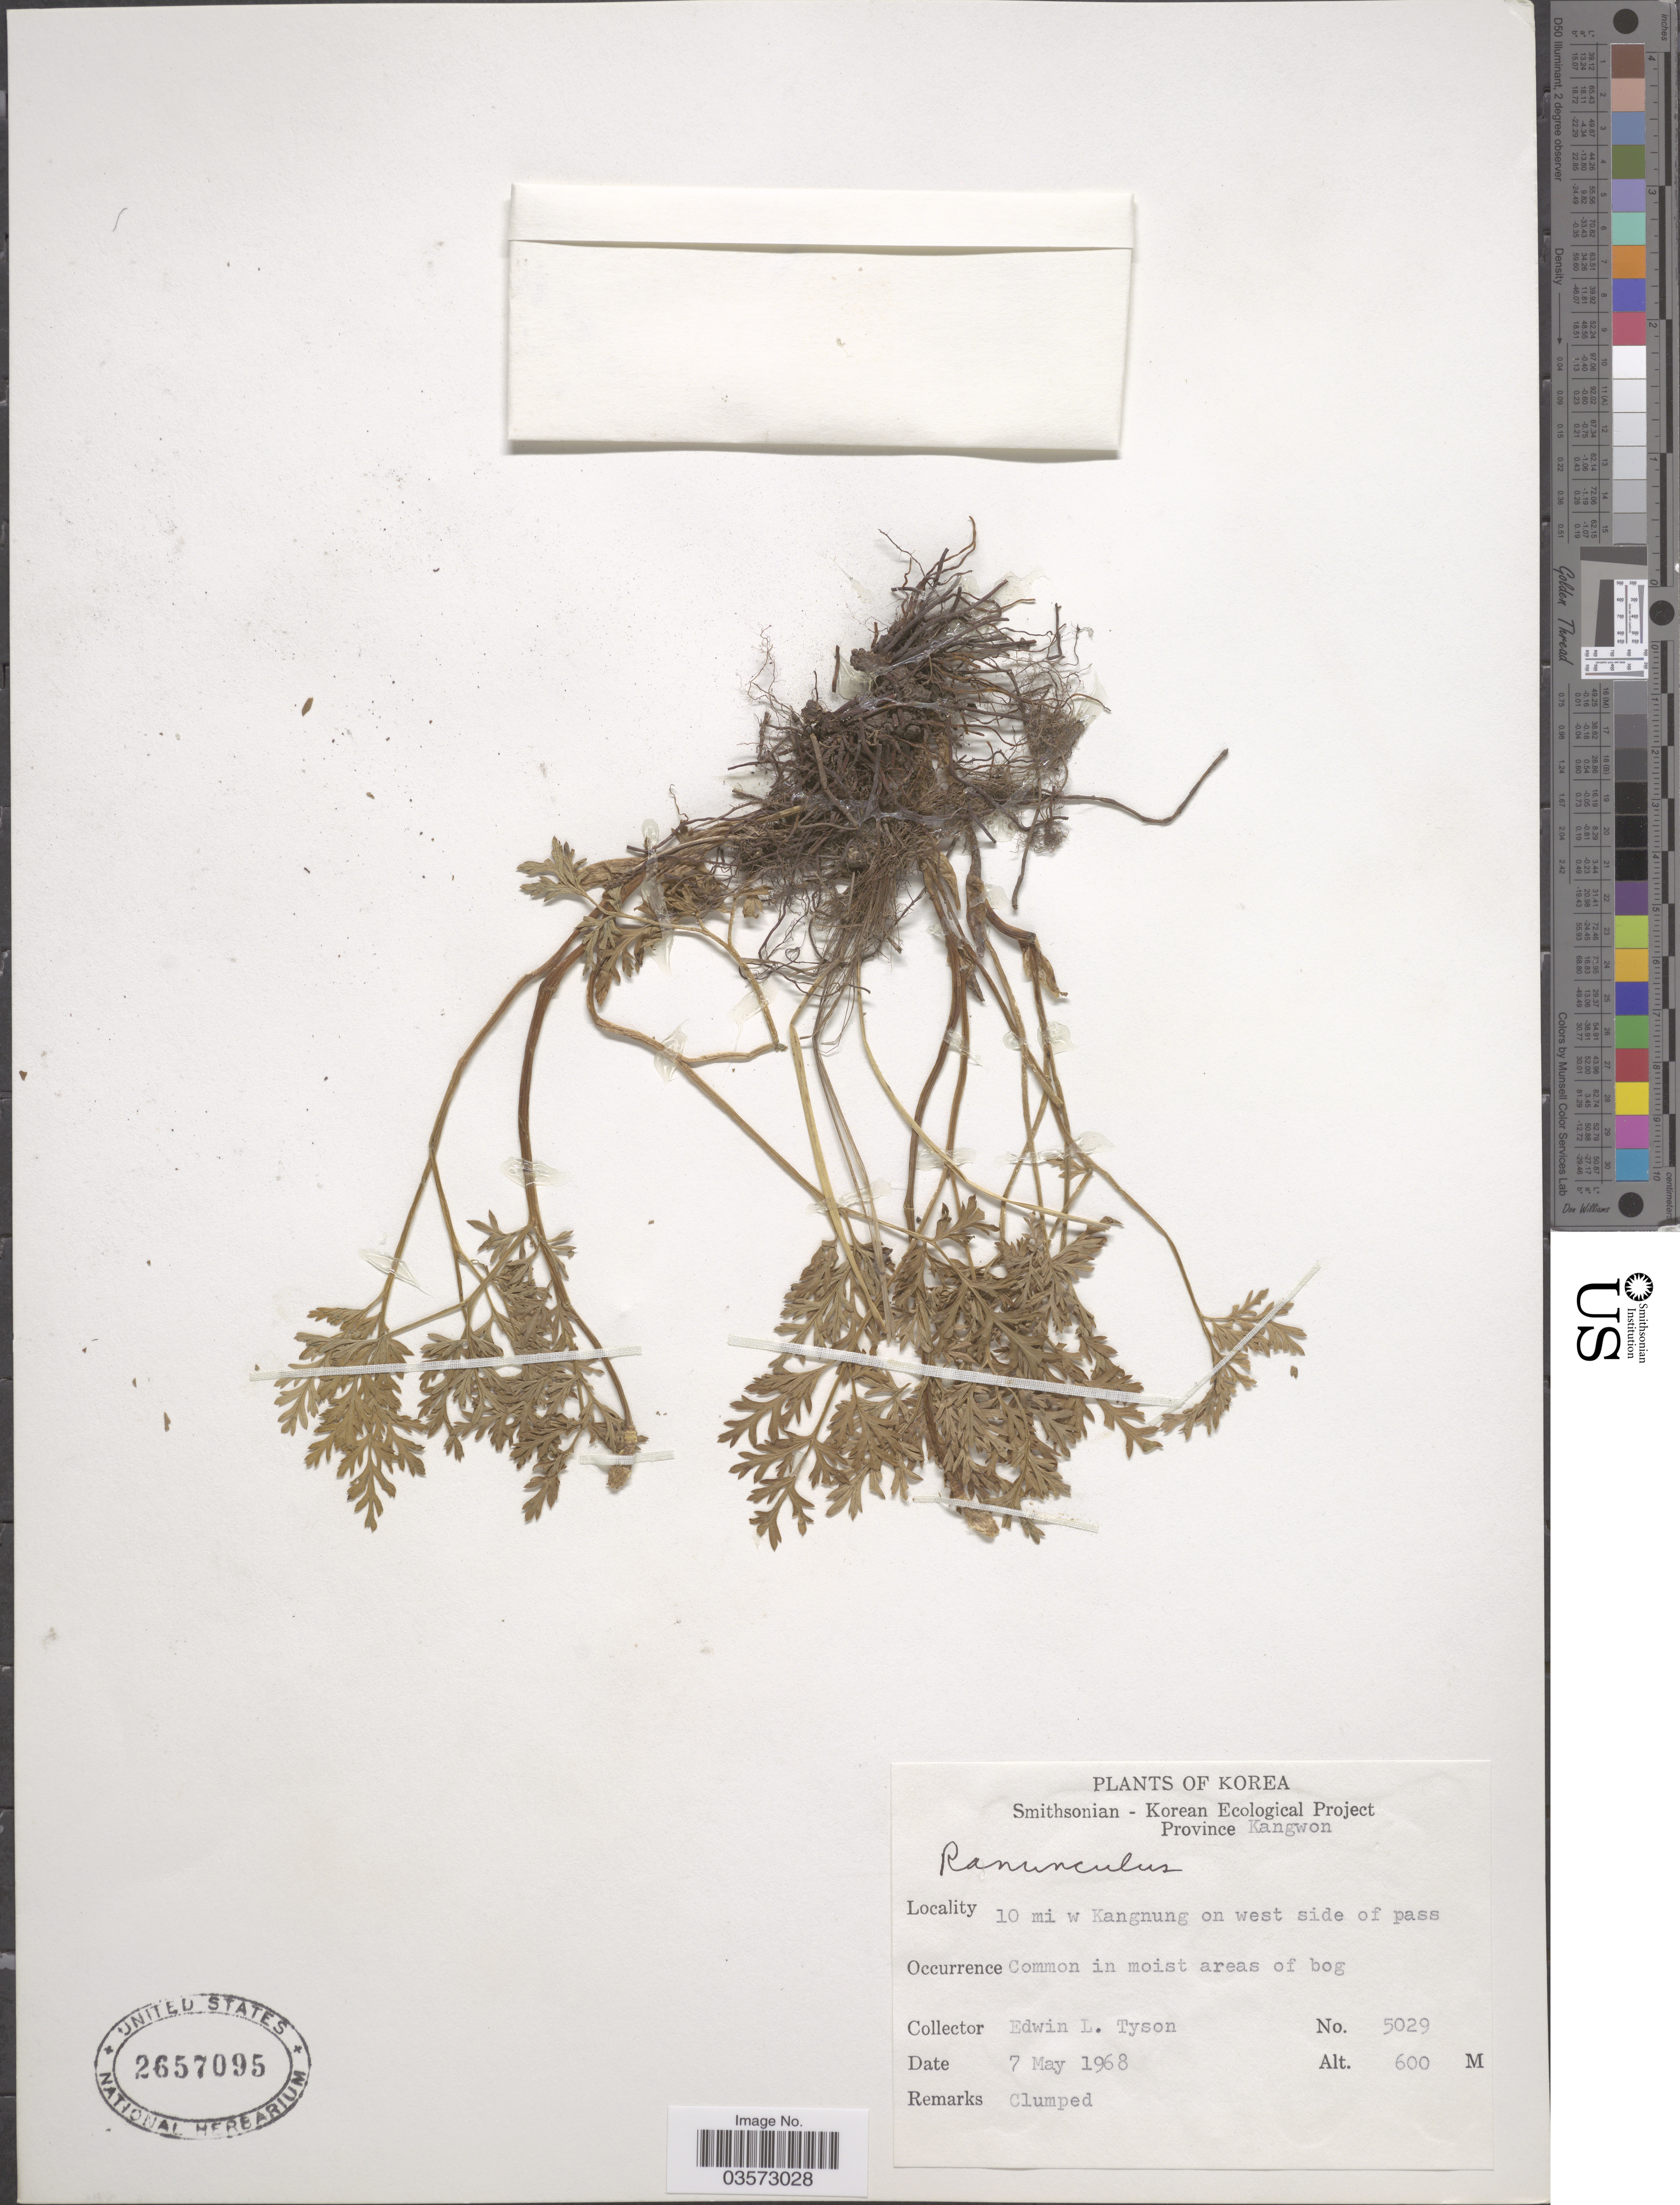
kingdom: Plantae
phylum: Tracheophyta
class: Magnoliopsida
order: Ranunculales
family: Ranunculaceae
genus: Ranunculus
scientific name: Ranunculus sp.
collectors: E. L. Tyson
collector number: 5029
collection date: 1968-05-07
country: North Korea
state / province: Kangwon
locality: Korea. 10 mi w Kangnung on west side of pass.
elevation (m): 600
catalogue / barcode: US 2657095